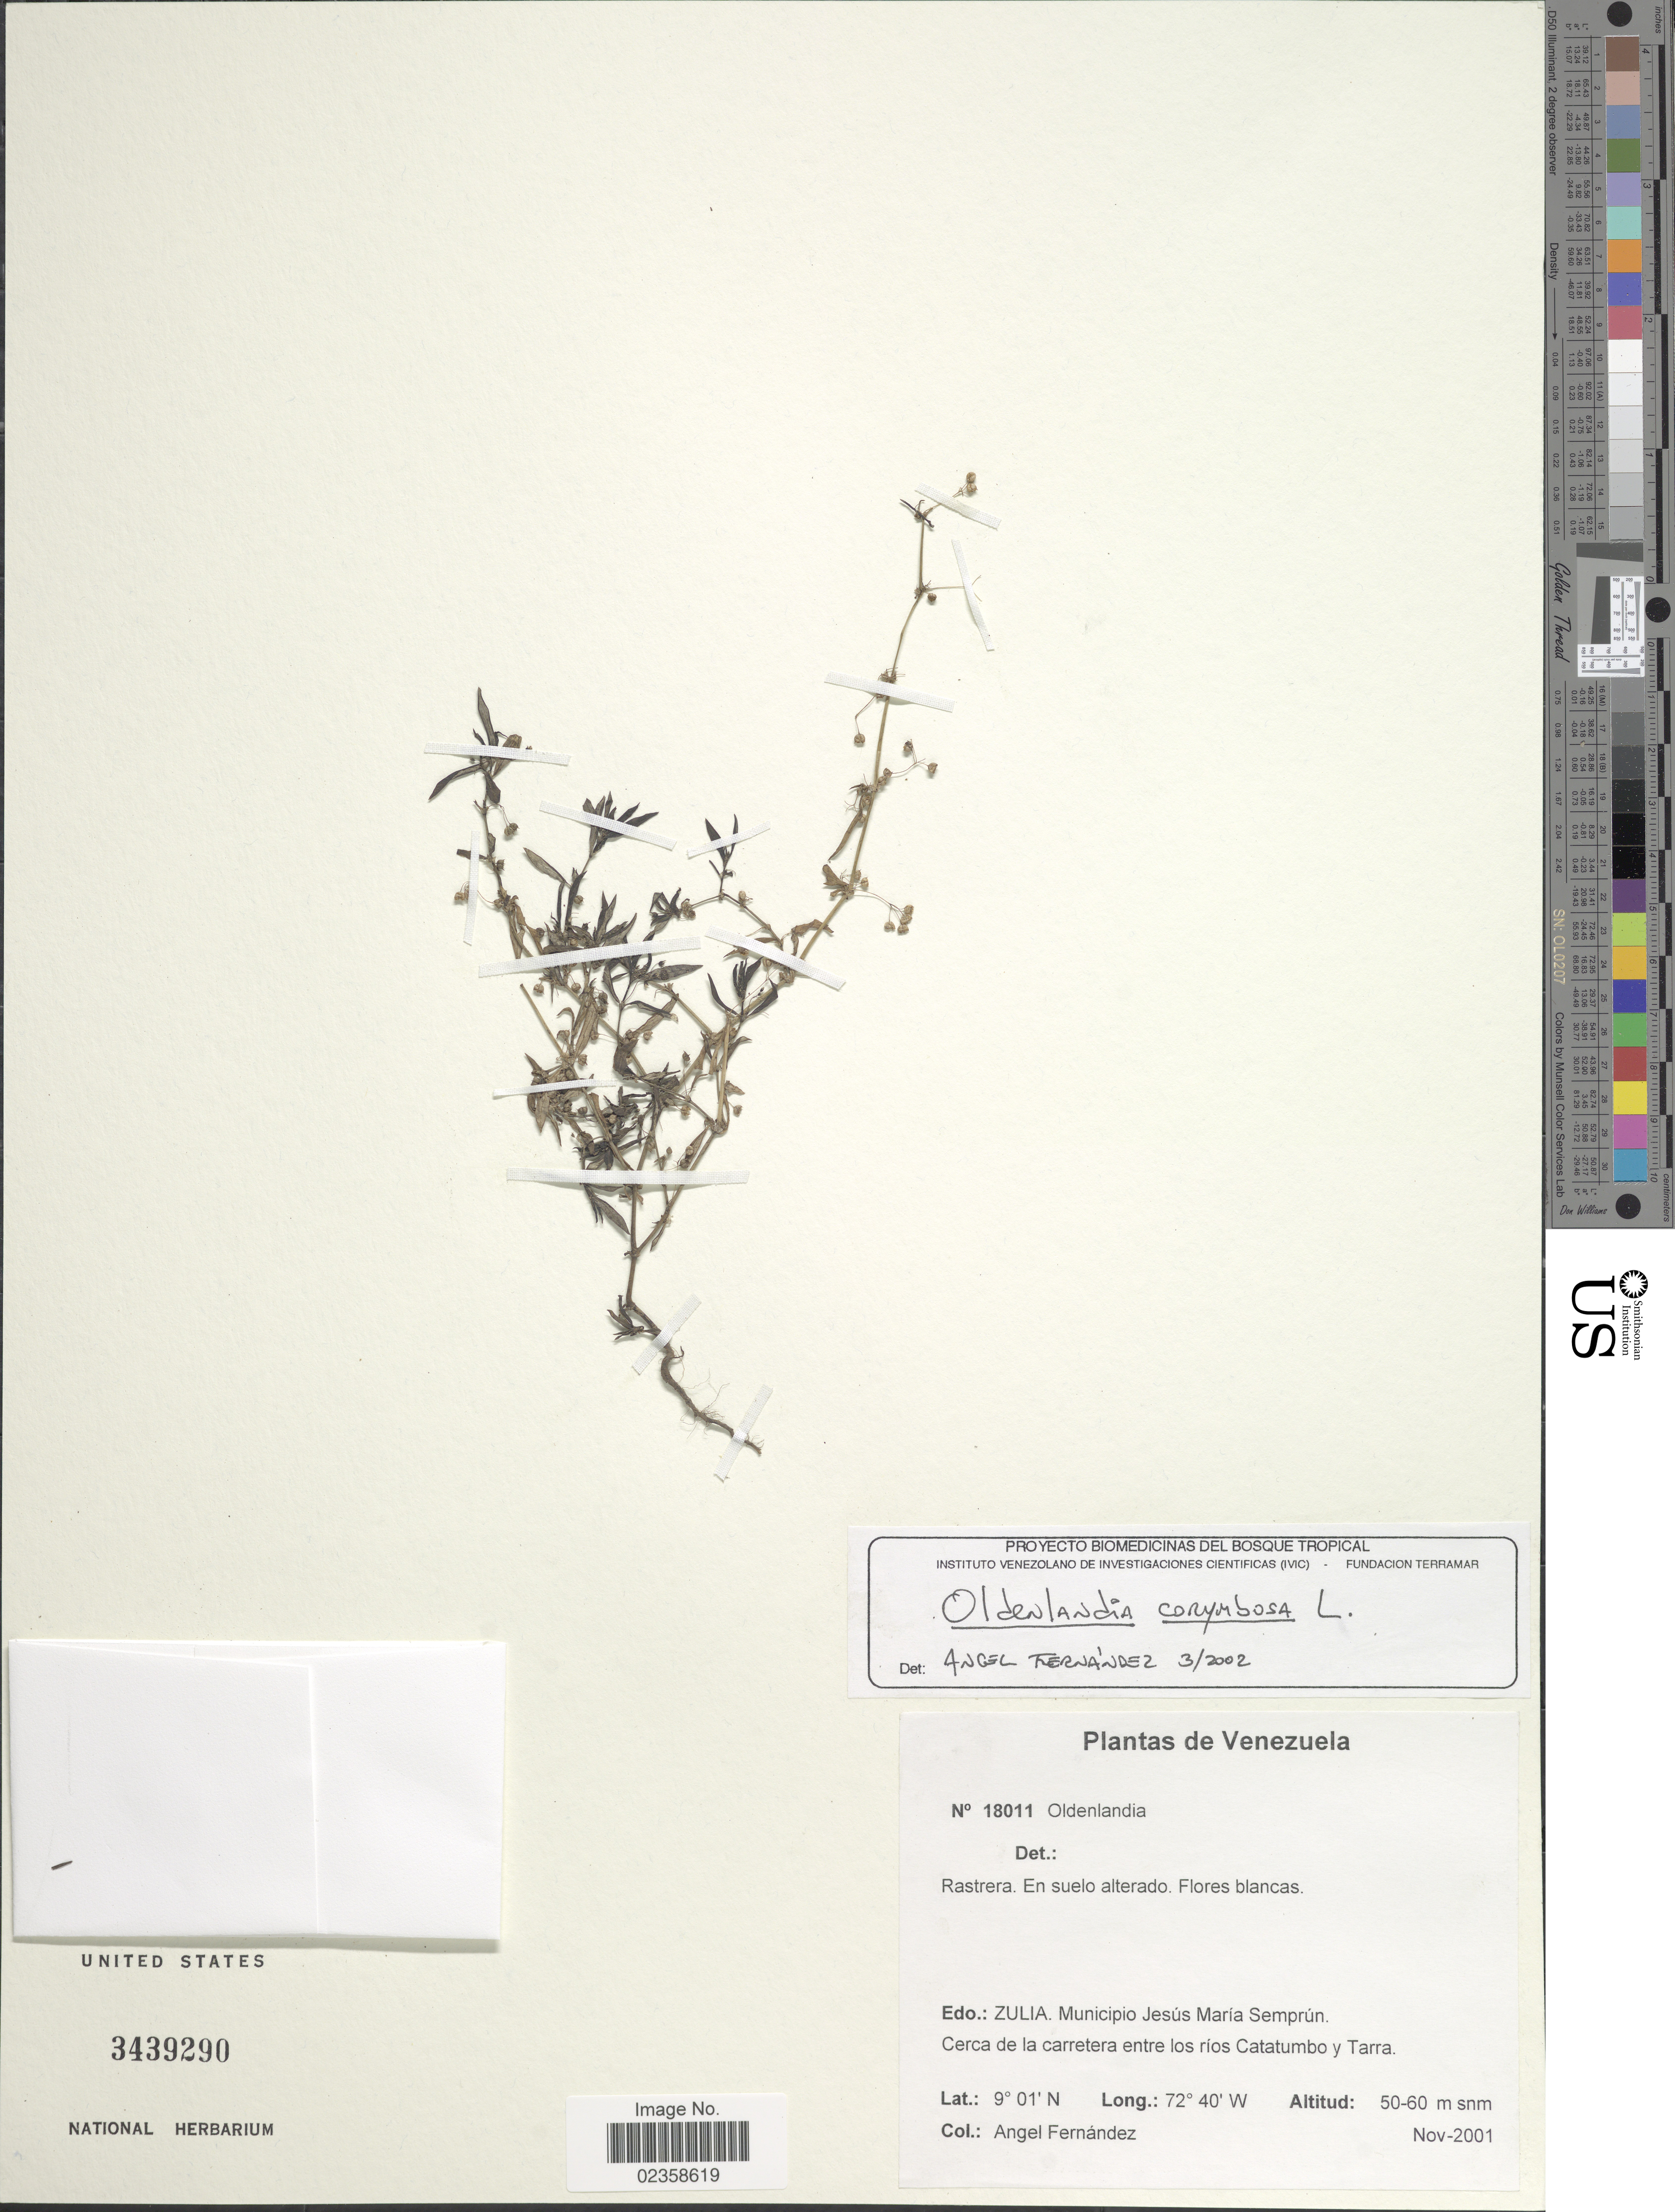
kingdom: Plantae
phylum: Tracheophyta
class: Magnoliopsida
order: Gentianales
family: Rubiaceae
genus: Oldenlandia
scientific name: Oldenlandia corymbosa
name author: L.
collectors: Á. Fernández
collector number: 18011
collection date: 2001-11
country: Venezuela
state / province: Zulia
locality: Edo.: Zulia, Municipio Jesus Maria Semprun, Cerca de la carretera entre los rios Catatumbo y Tarra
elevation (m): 50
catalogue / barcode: US 3439290